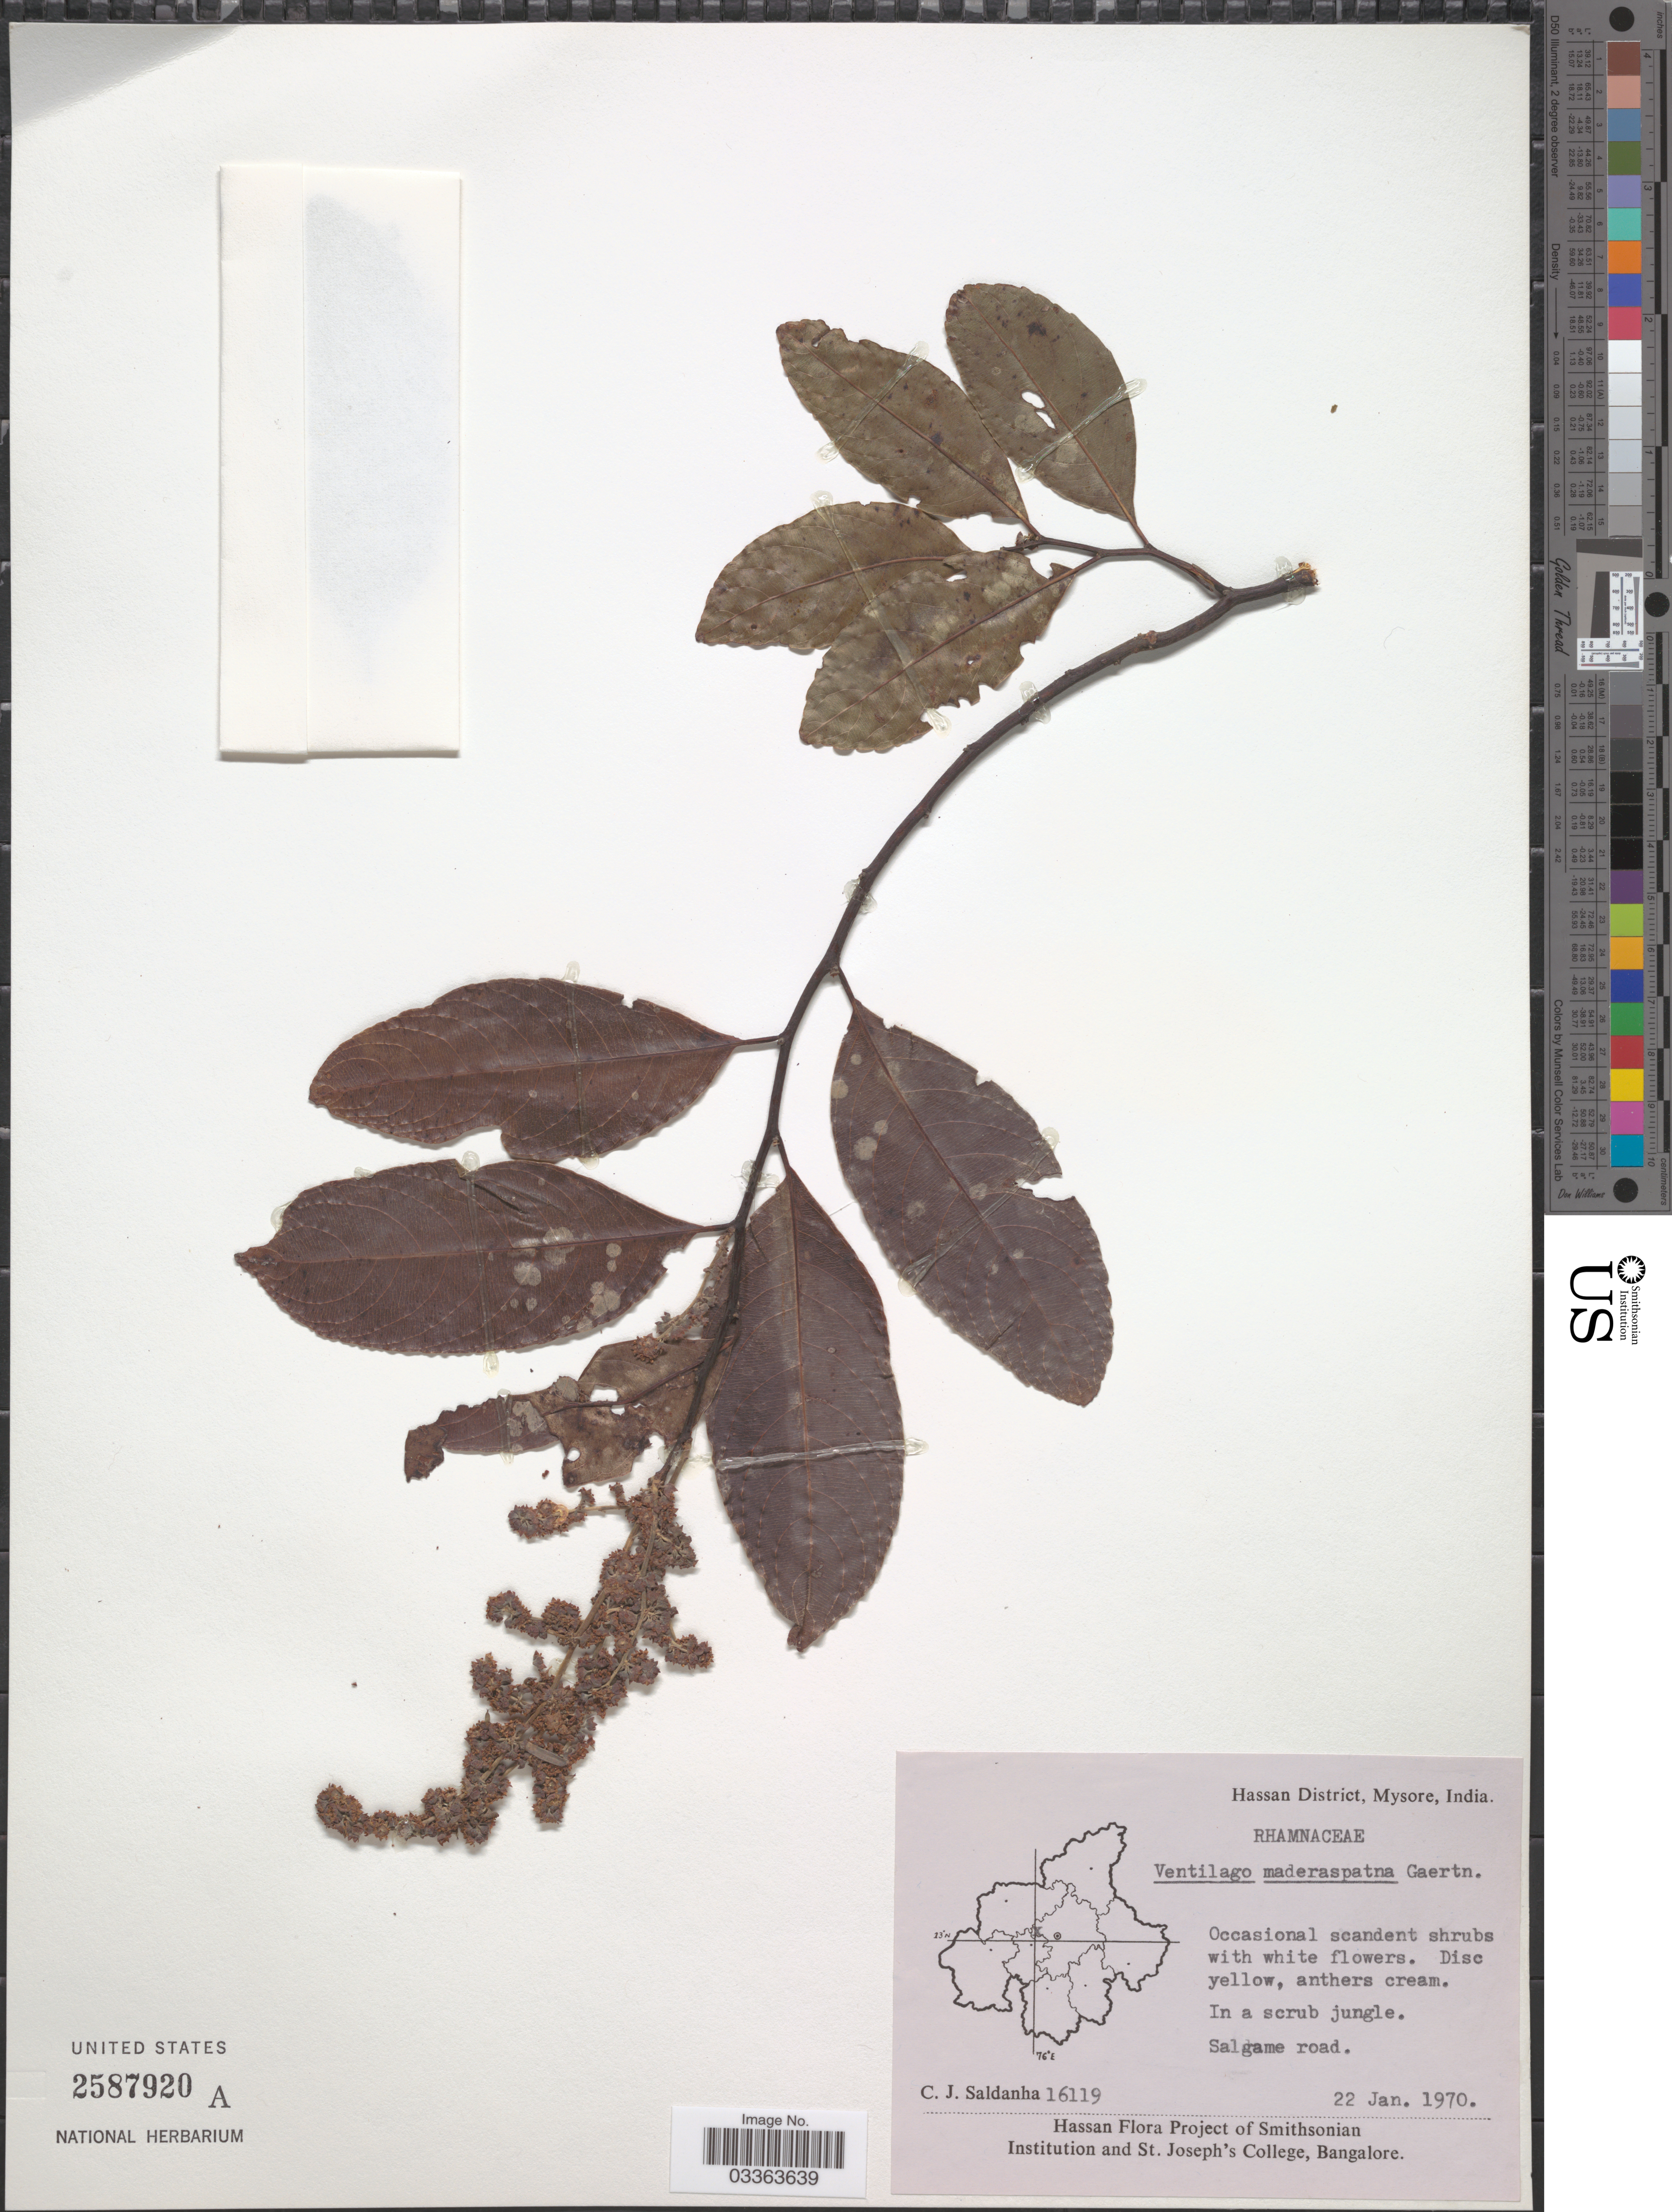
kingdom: Plantae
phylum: Tracheophyta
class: Magnoliopsida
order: Rosales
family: Rhamnaceae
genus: Ventilago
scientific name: Ventilago madraspatana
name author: Gaertn.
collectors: C. J. Saldanha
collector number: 16119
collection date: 1970-01-22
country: India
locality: Hassan District, Mysore. Salgame road.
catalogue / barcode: US 2587920A